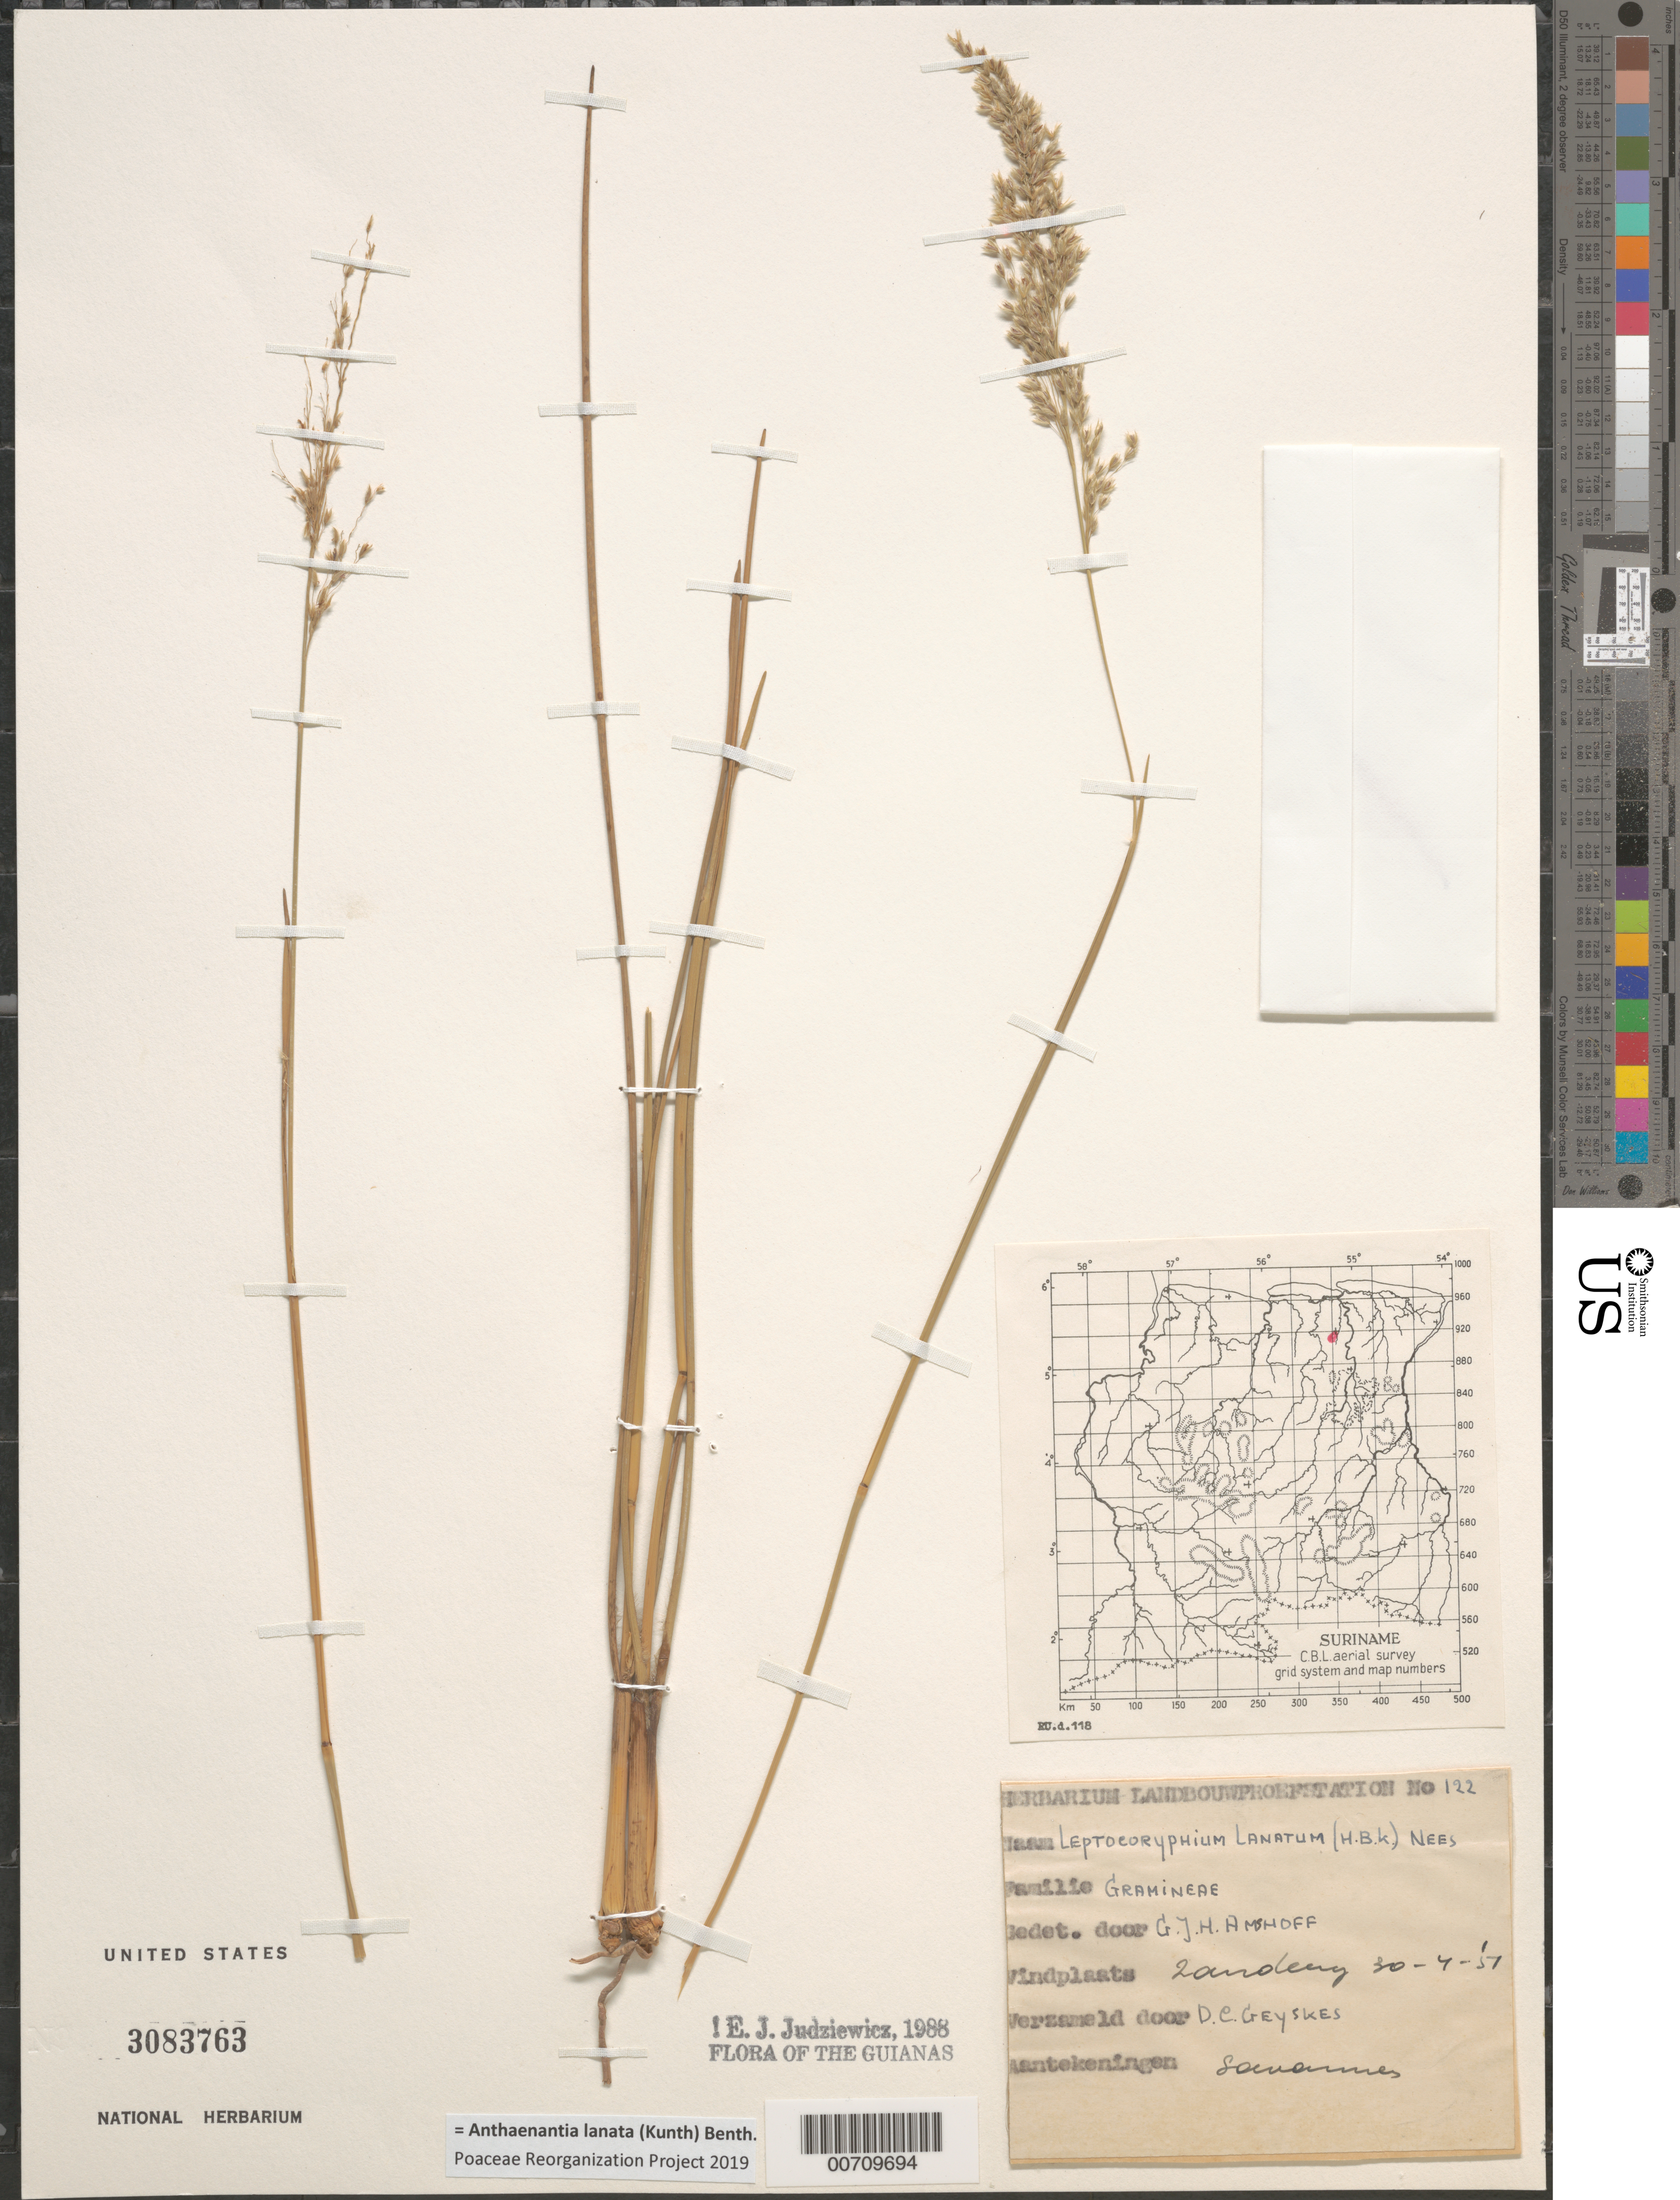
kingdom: Plantae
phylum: Tracheophyta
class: Liliopsida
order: Poales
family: Poaceae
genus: Leptocoryphium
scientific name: Leptocoryphium lanatum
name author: (Kunth) Nees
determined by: Amshoff, G. J. H.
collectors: D. Geijskes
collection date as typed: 30-Apr-51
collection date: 1951-04-30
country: Suriname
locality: Zanderij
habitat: Savanna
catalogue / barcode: US 3083763